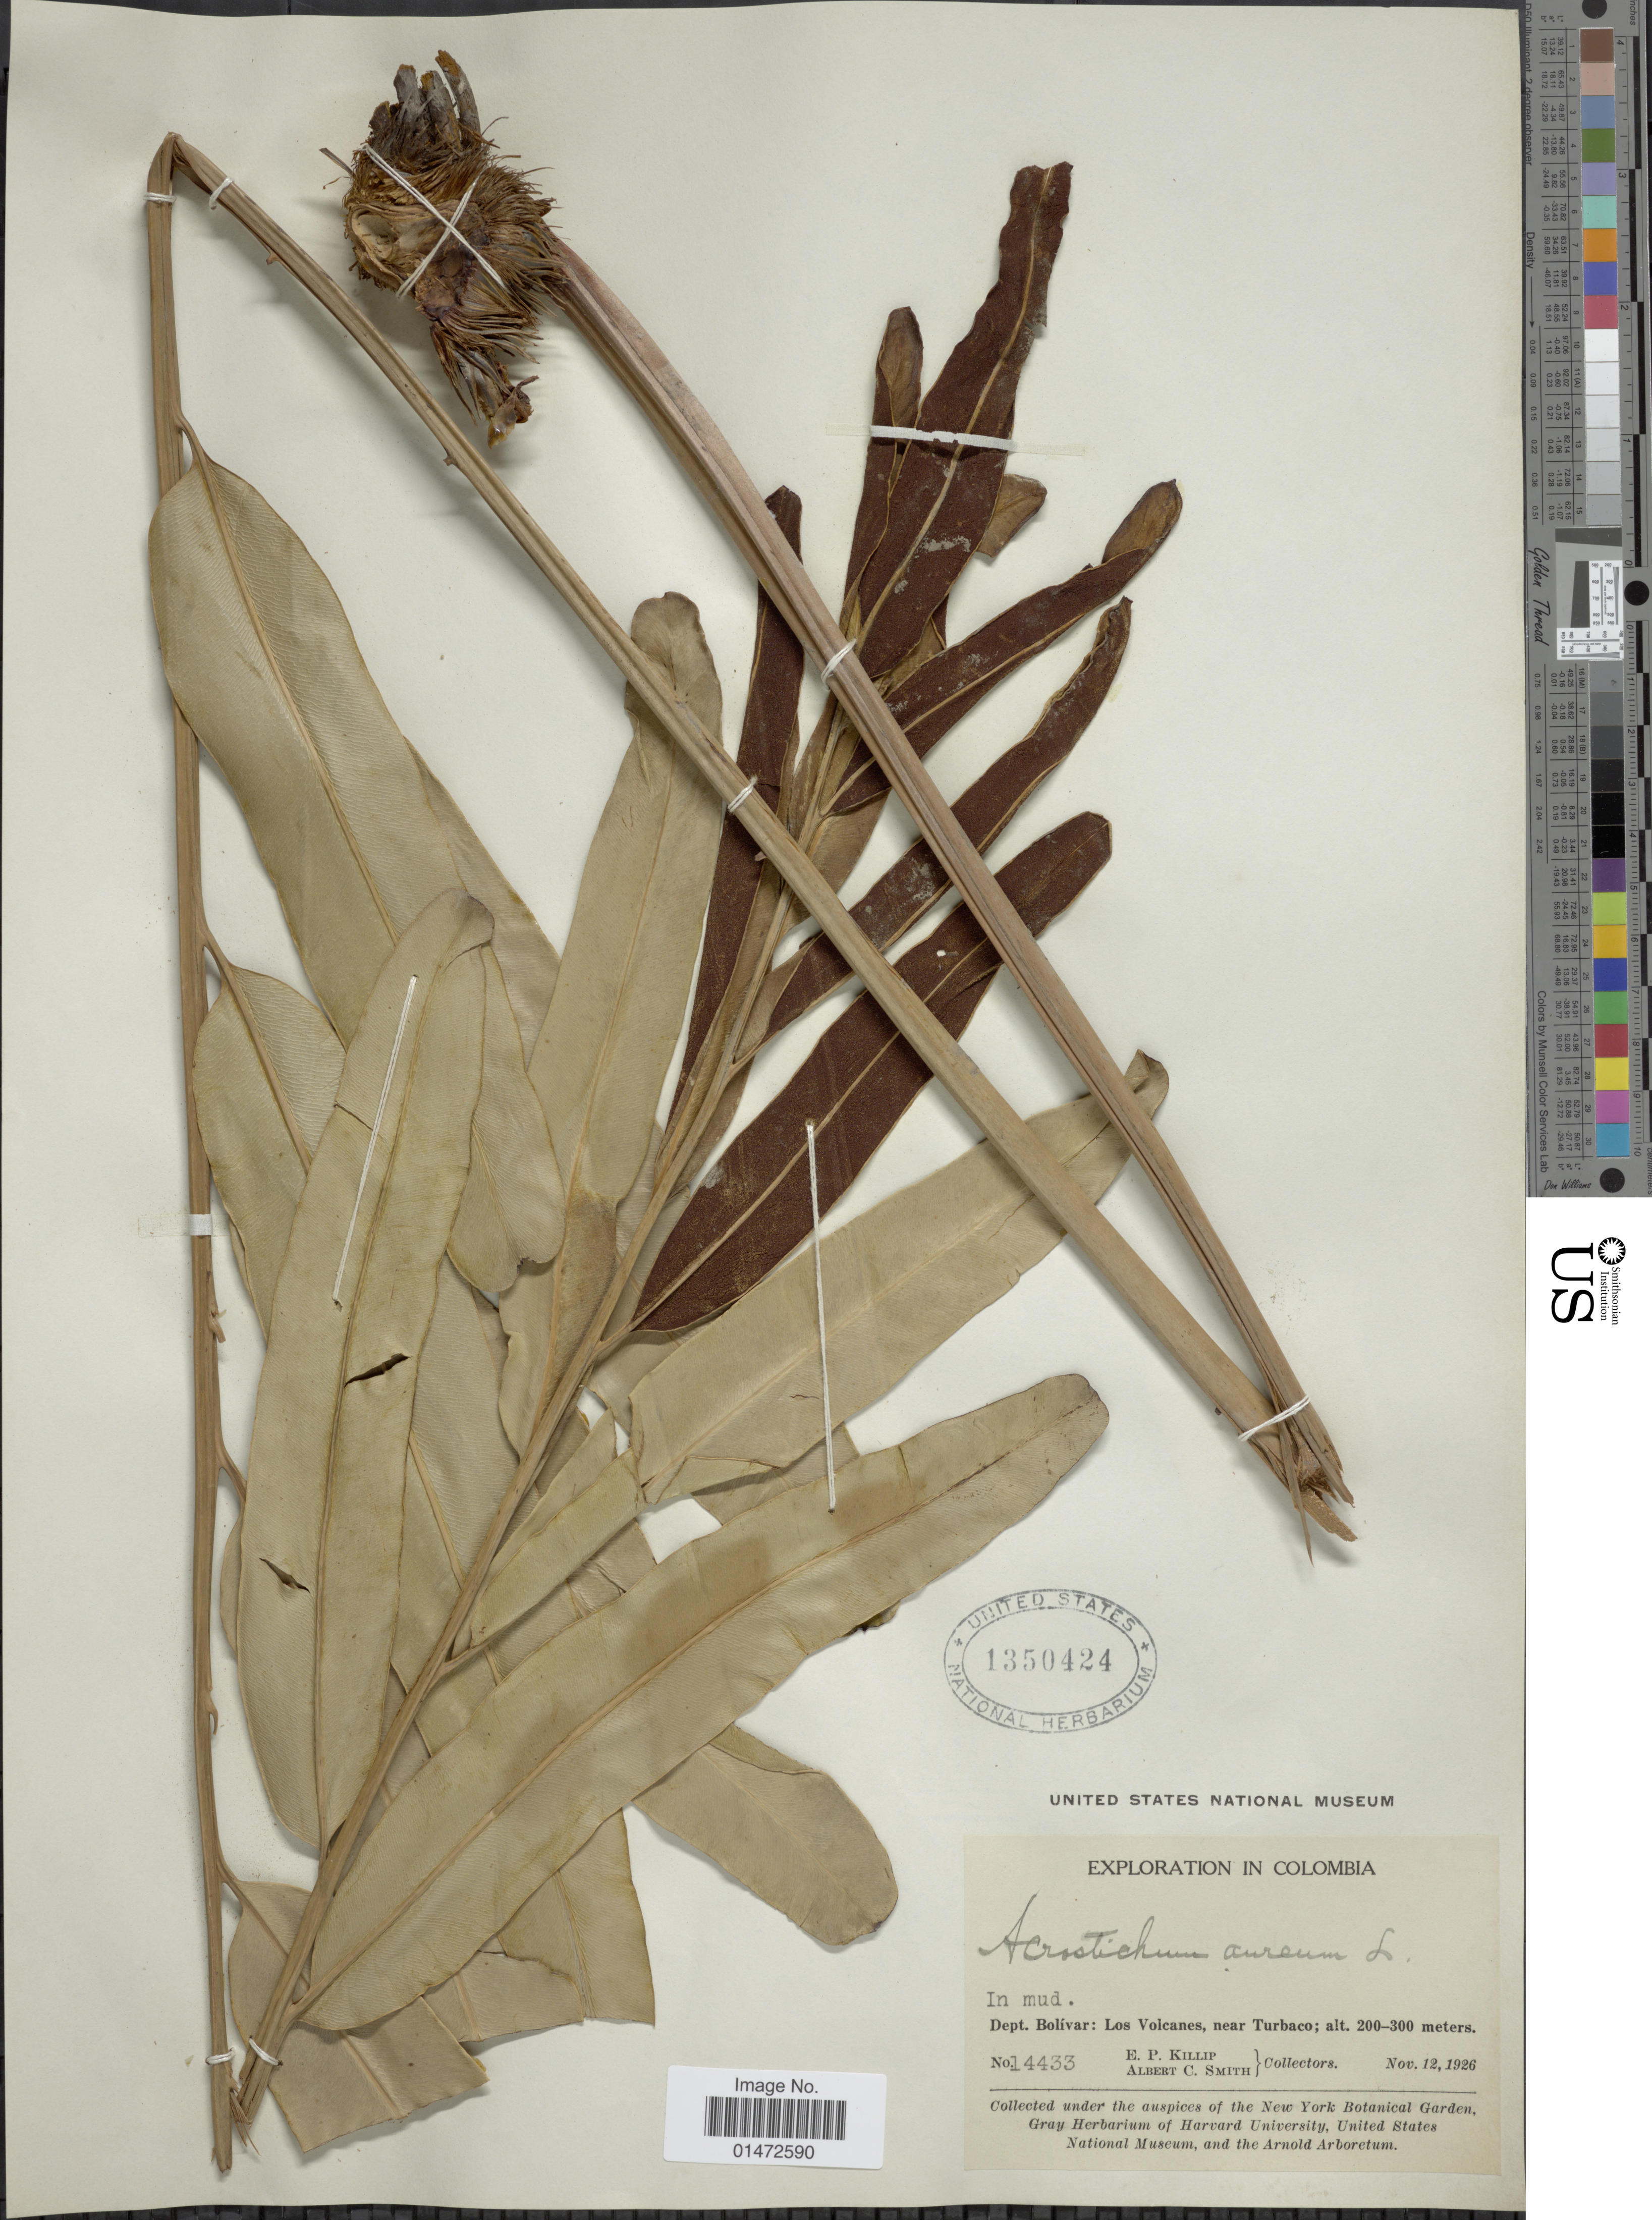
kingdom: Plantae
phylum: Tracheophyta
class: Polypodiopsida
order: Polypodiales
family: Pteridaceae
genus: Acrostichum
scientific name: Acrostichum aureum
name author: L.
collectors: E. P. Killip & A. C. Smith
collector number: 14433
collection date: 1926-11-12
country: Colombia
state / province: Bolívar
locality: Los Volcanes, near Turbaco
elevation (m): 200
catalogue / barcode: US 1350424